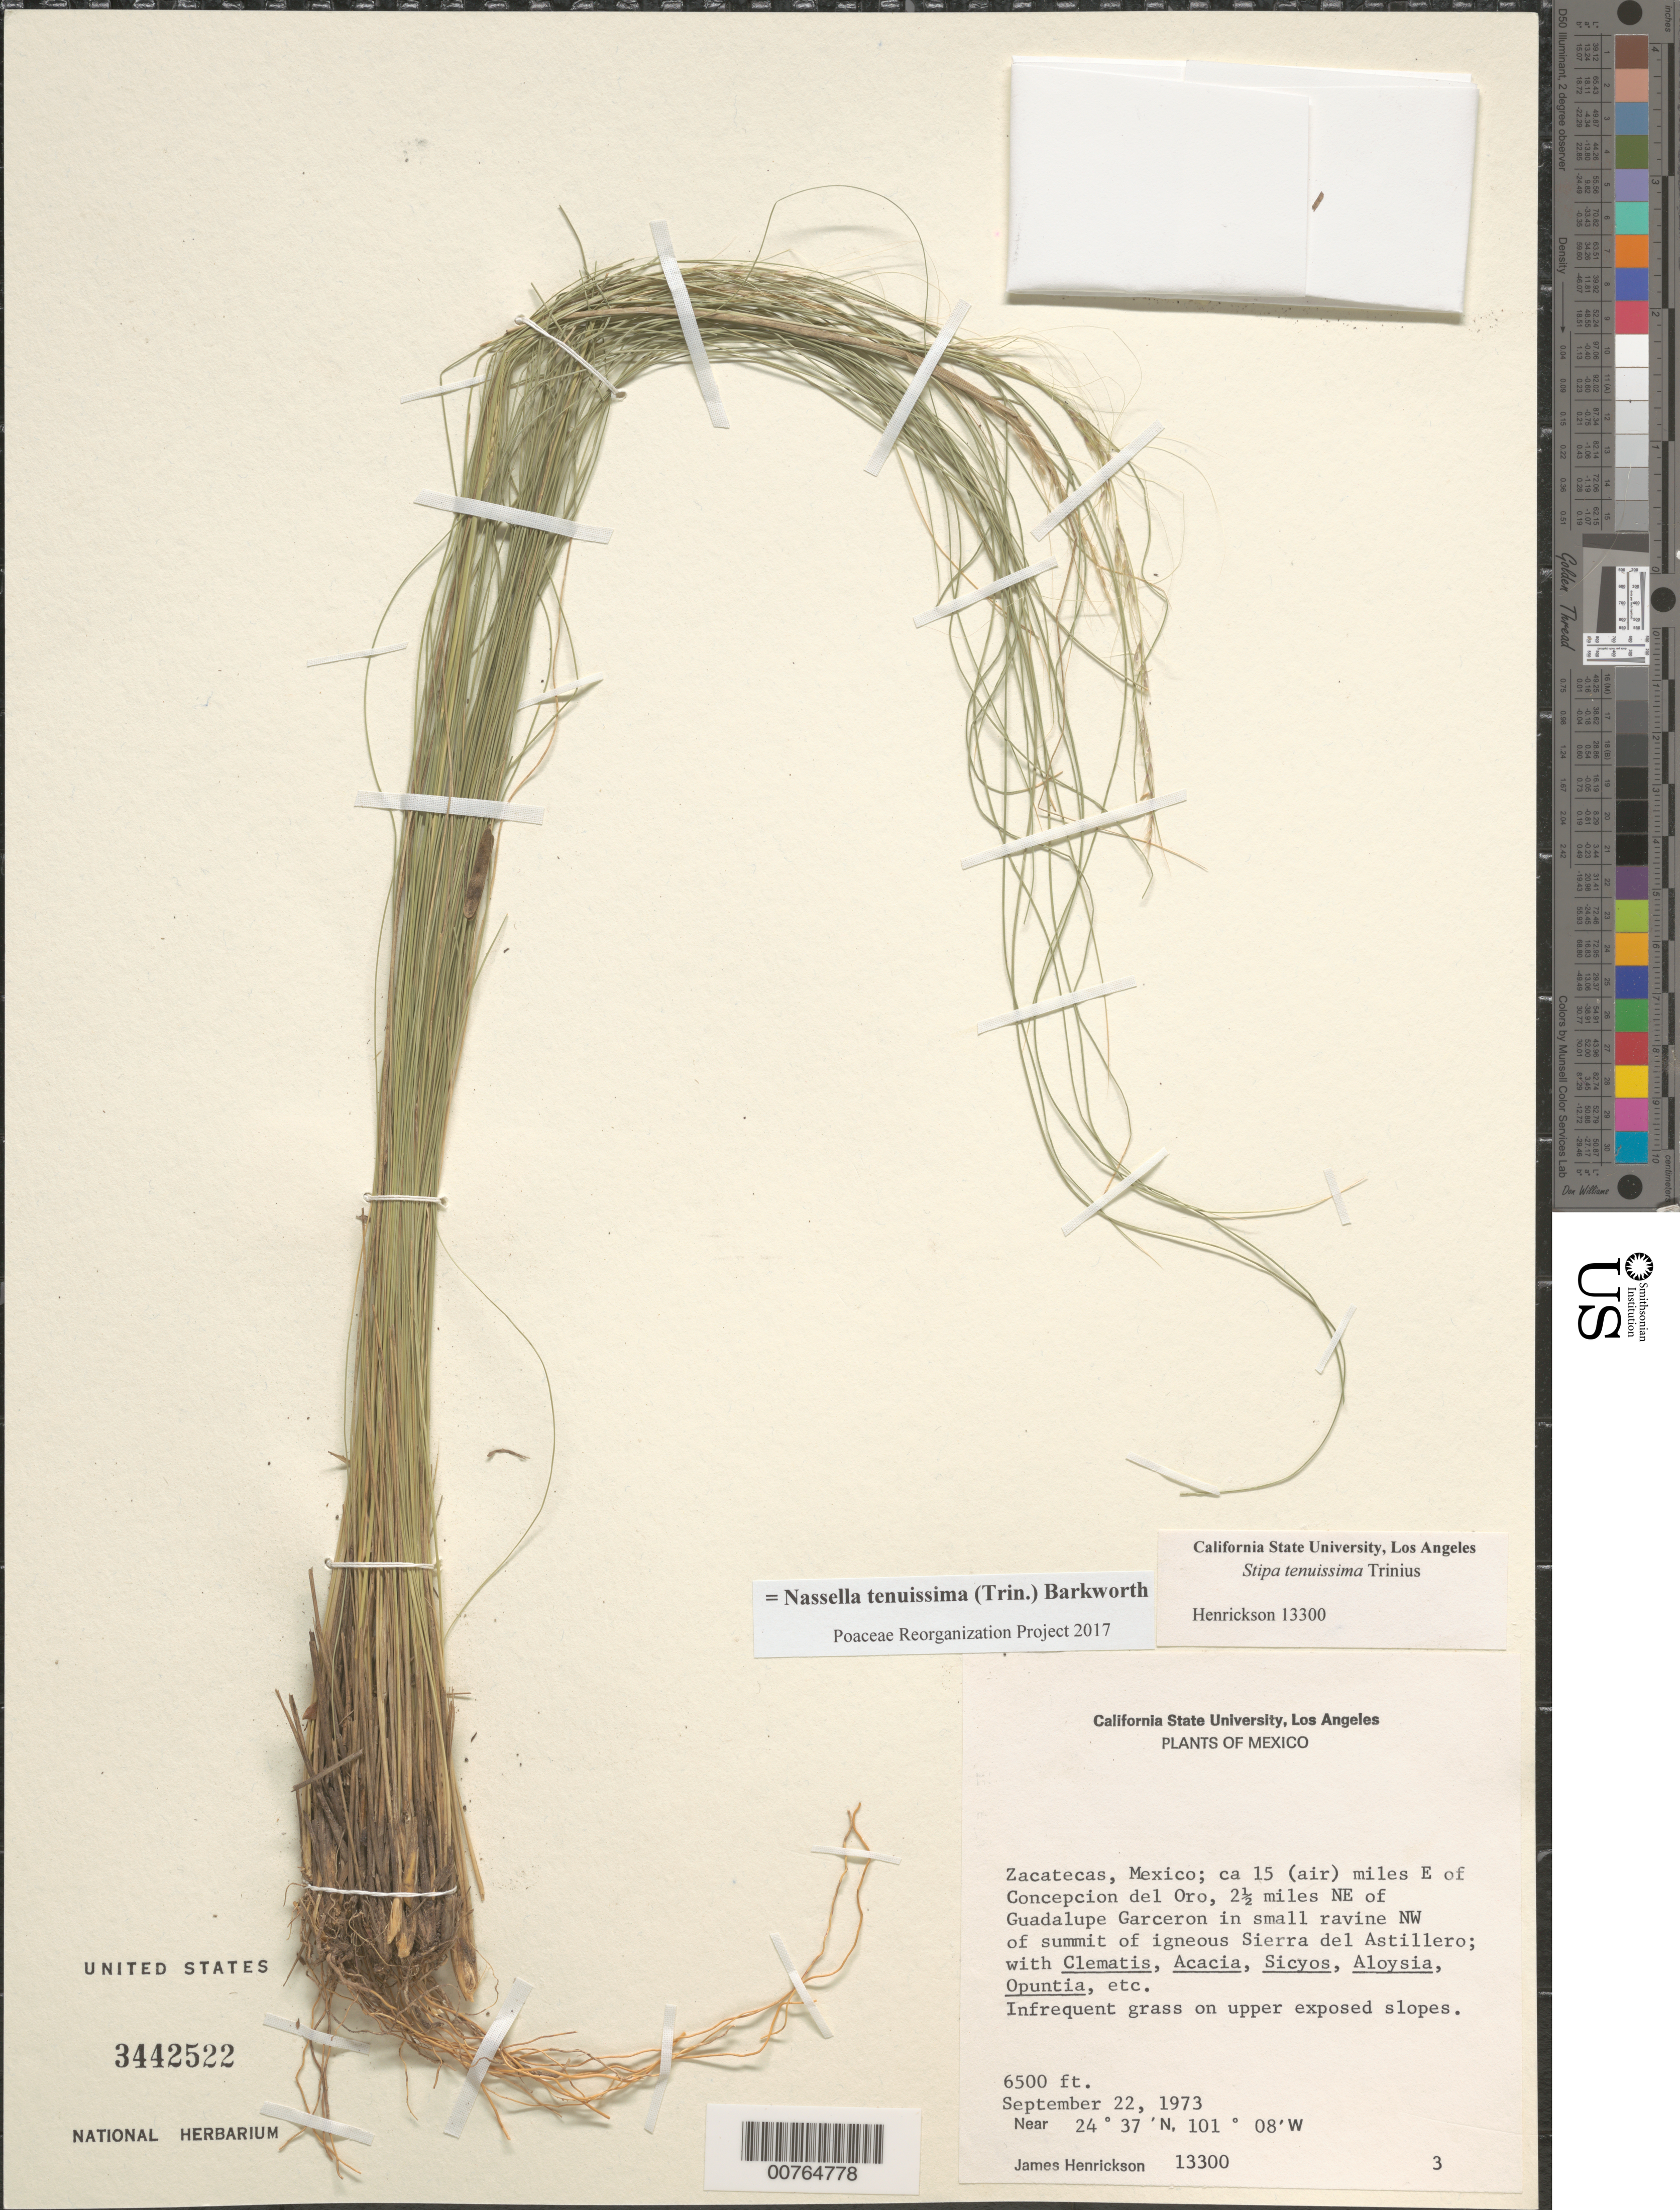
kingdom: Plantae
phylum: Tracheophyta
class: Liliopsida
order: Poales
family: Poaceae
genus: Nassella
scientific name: Nassella tenuissima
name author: (Trin.) Barkworth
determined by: Poaceae Reorganization Project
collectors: J. S. Henrickson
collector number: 13300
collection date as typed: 22 Sep 1973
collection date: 1973-09-22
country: Mexico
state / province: Zacatecas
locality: E of Concepcion de Oro, NE of Guadalupe Garceron, NW of summit of igneous Sierra del Astillero.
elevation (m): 1981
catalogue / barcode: US 3442522